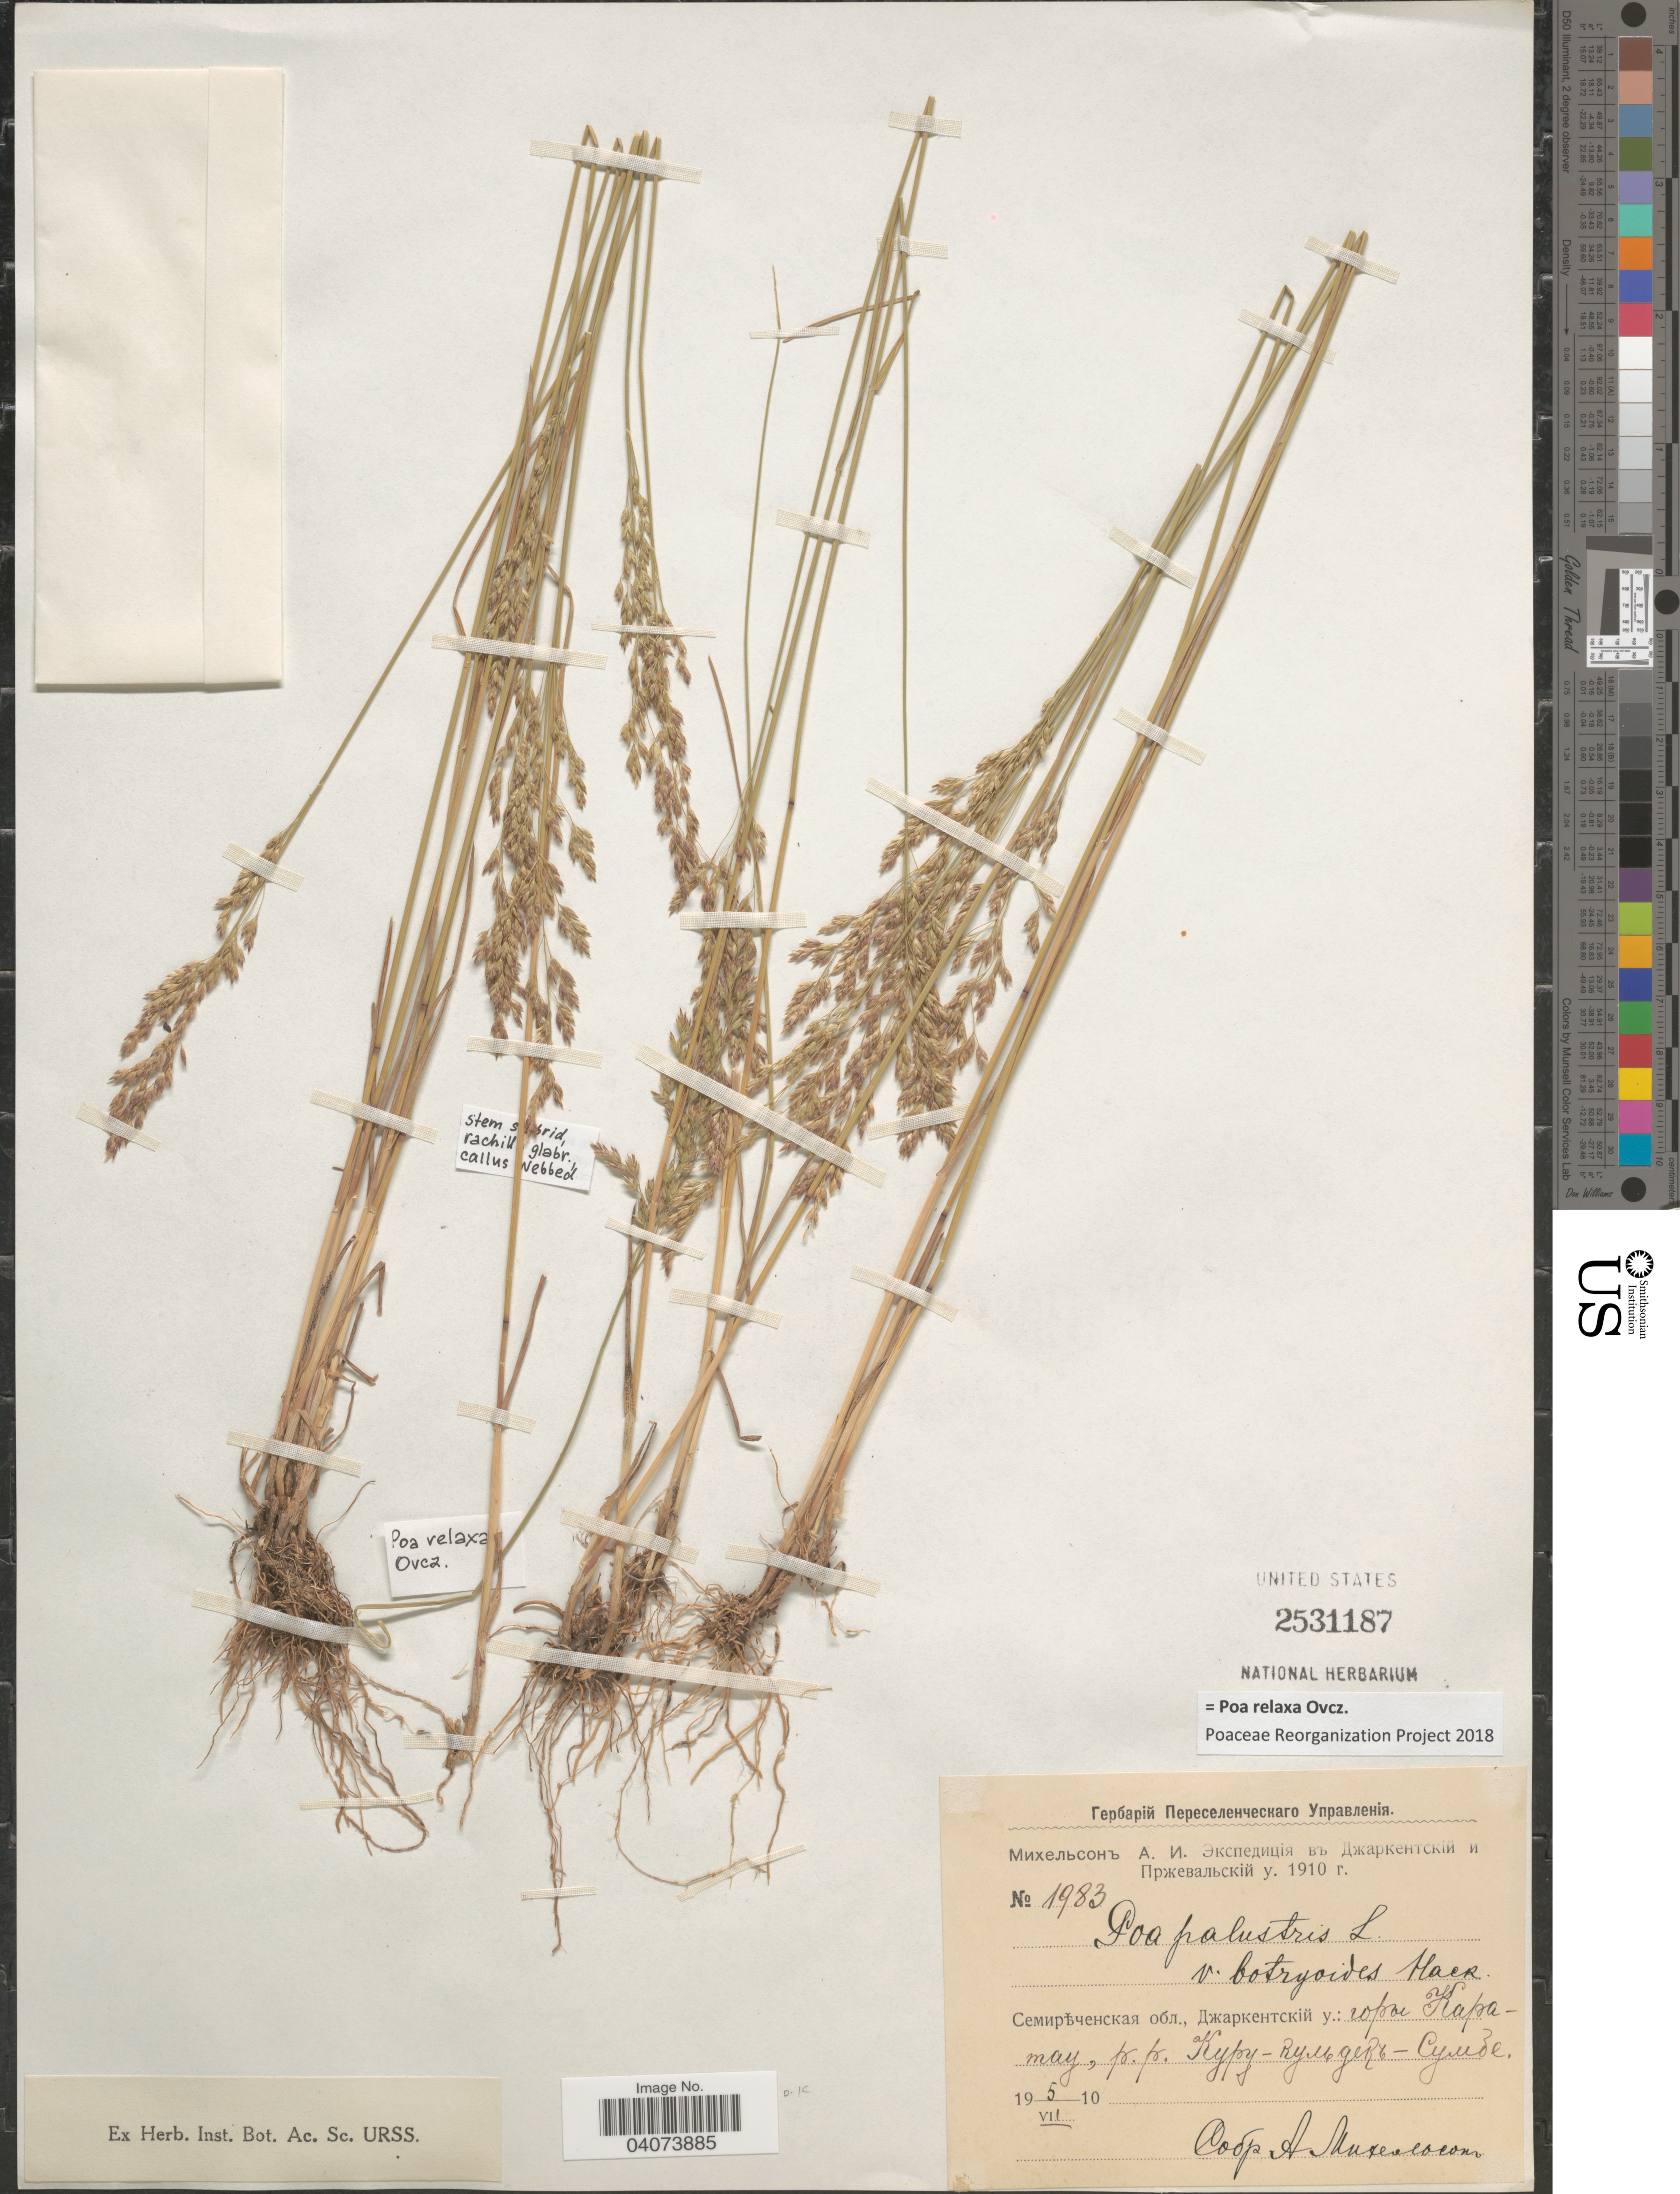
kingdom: Plantae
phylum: Tracheophyta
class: Liliopsida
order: Poales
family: Poaceae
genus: Poa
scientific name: Poa relaxa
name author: Ovcz.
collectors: A. Mikhelson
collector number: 1983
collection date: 1910-07-05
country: Kazakhstan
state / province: Almaty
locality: Karatau Mts. Rivers Kuru-Kuldek and Sumbe.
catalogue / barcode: US 2531187